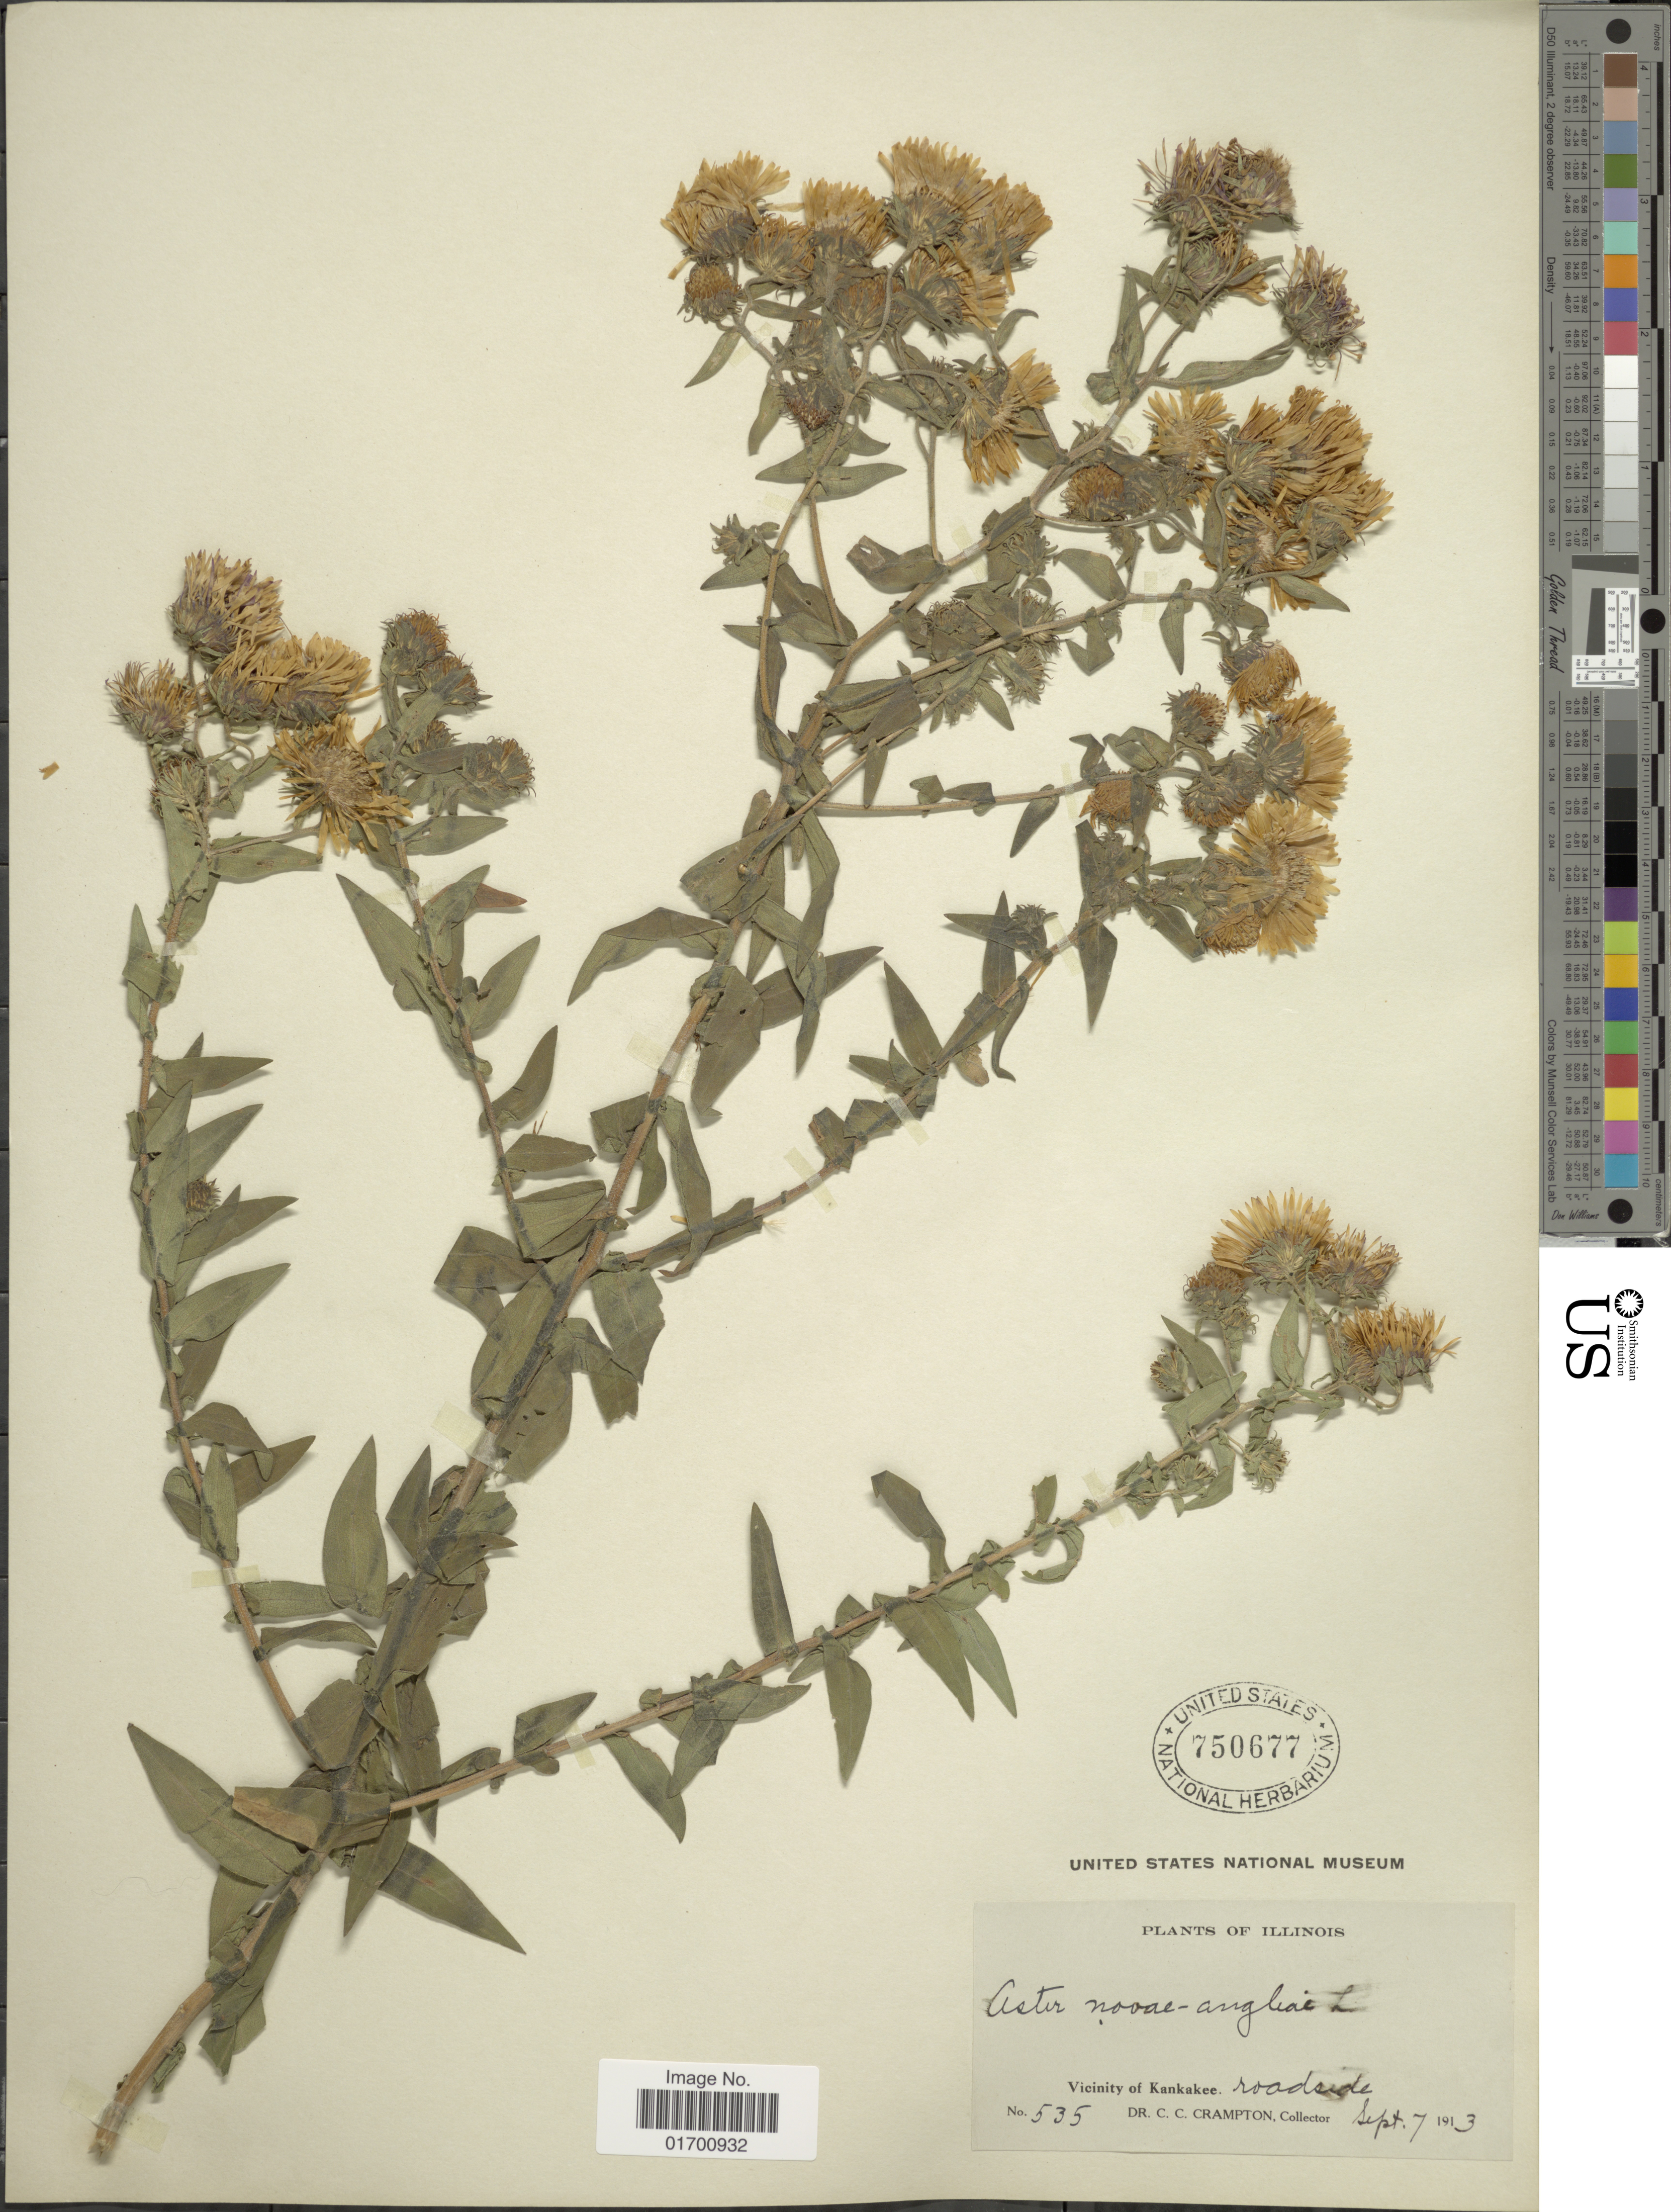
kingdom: Plantae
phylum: Tracheophyta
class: Magnoliopsida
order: Asterales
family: Asteraceae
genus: Symphyotrichum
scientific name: Symphyotrichum novae-angliae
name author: (L.) G.L. Nesom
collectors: C. Crampton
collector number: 535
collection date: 1913-09-07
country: United States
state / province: Illinois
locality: Vicinity of Kankakee, roadside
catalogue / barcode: US 750677